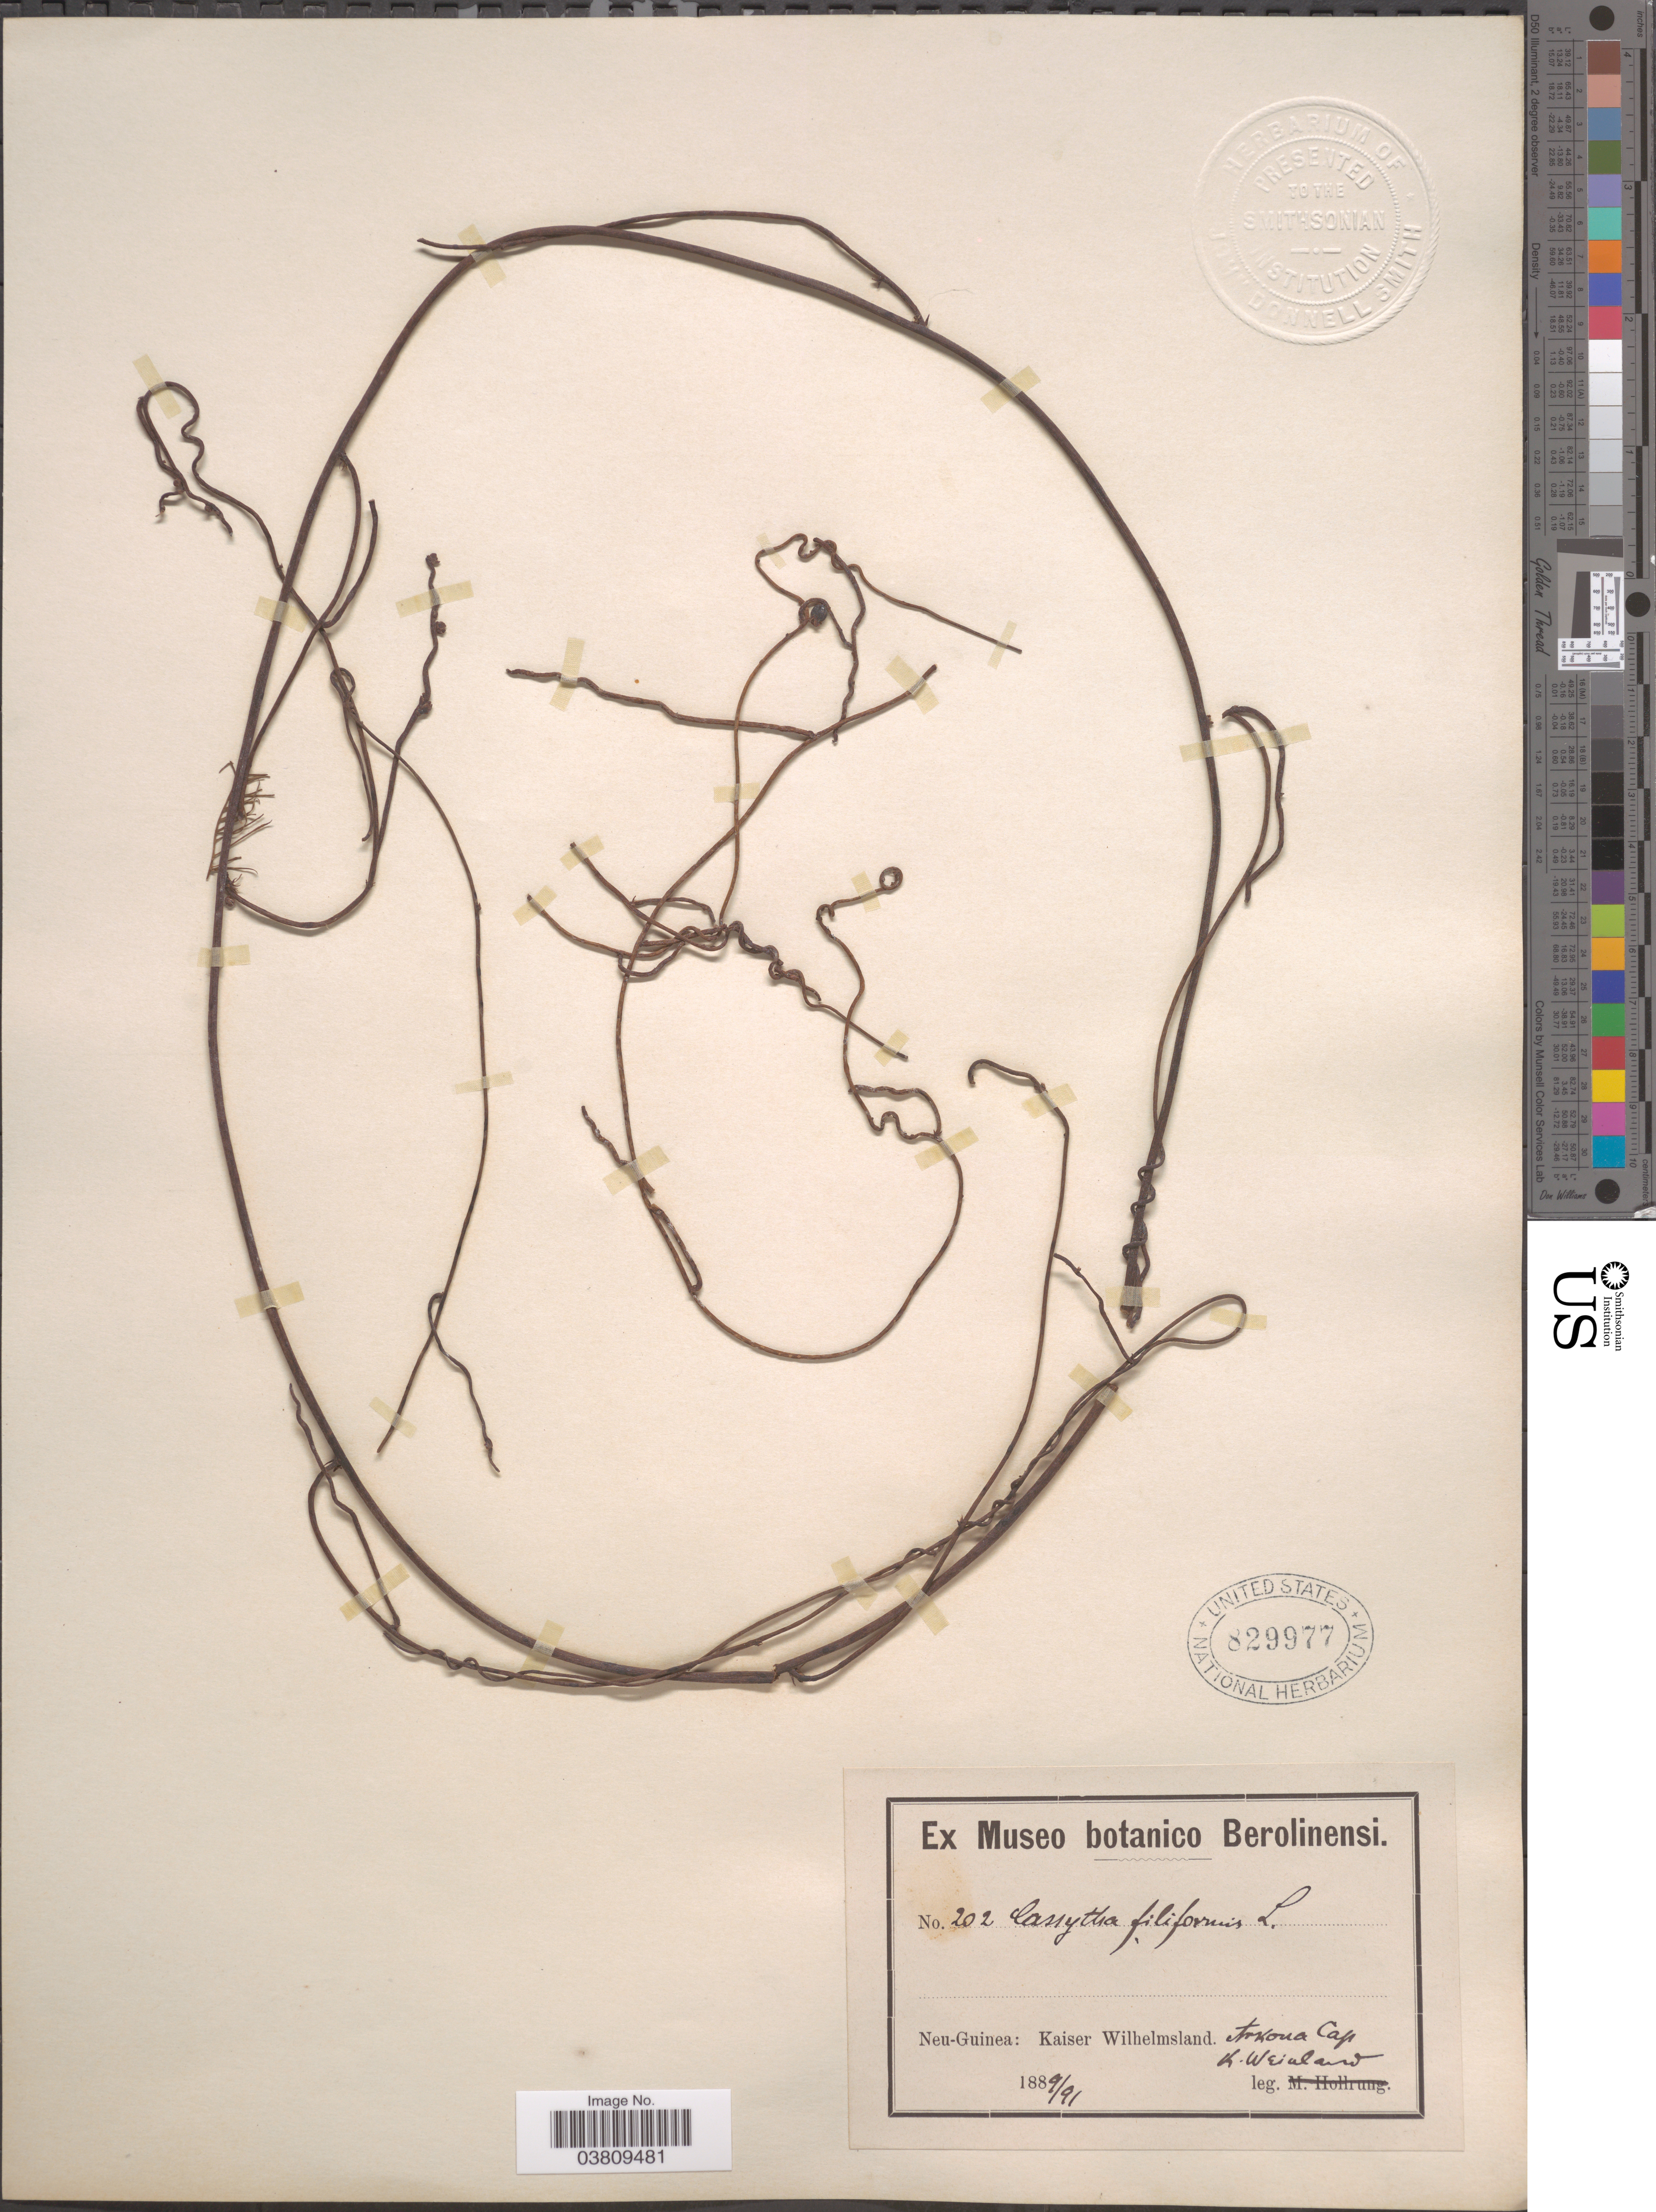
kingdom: Plantae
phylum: Tracheophyta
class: Magnoliopsida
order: Laurales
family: Lauraceae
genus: Cassytha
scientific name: Cassytha filiformis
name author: L.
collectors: K. Weinland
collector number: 202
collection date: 1889/1891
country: Papua New Guinea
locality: Neu-Guinea: Kaiser Wilhelmsland. Arkona Cape.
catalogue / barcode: US 829977